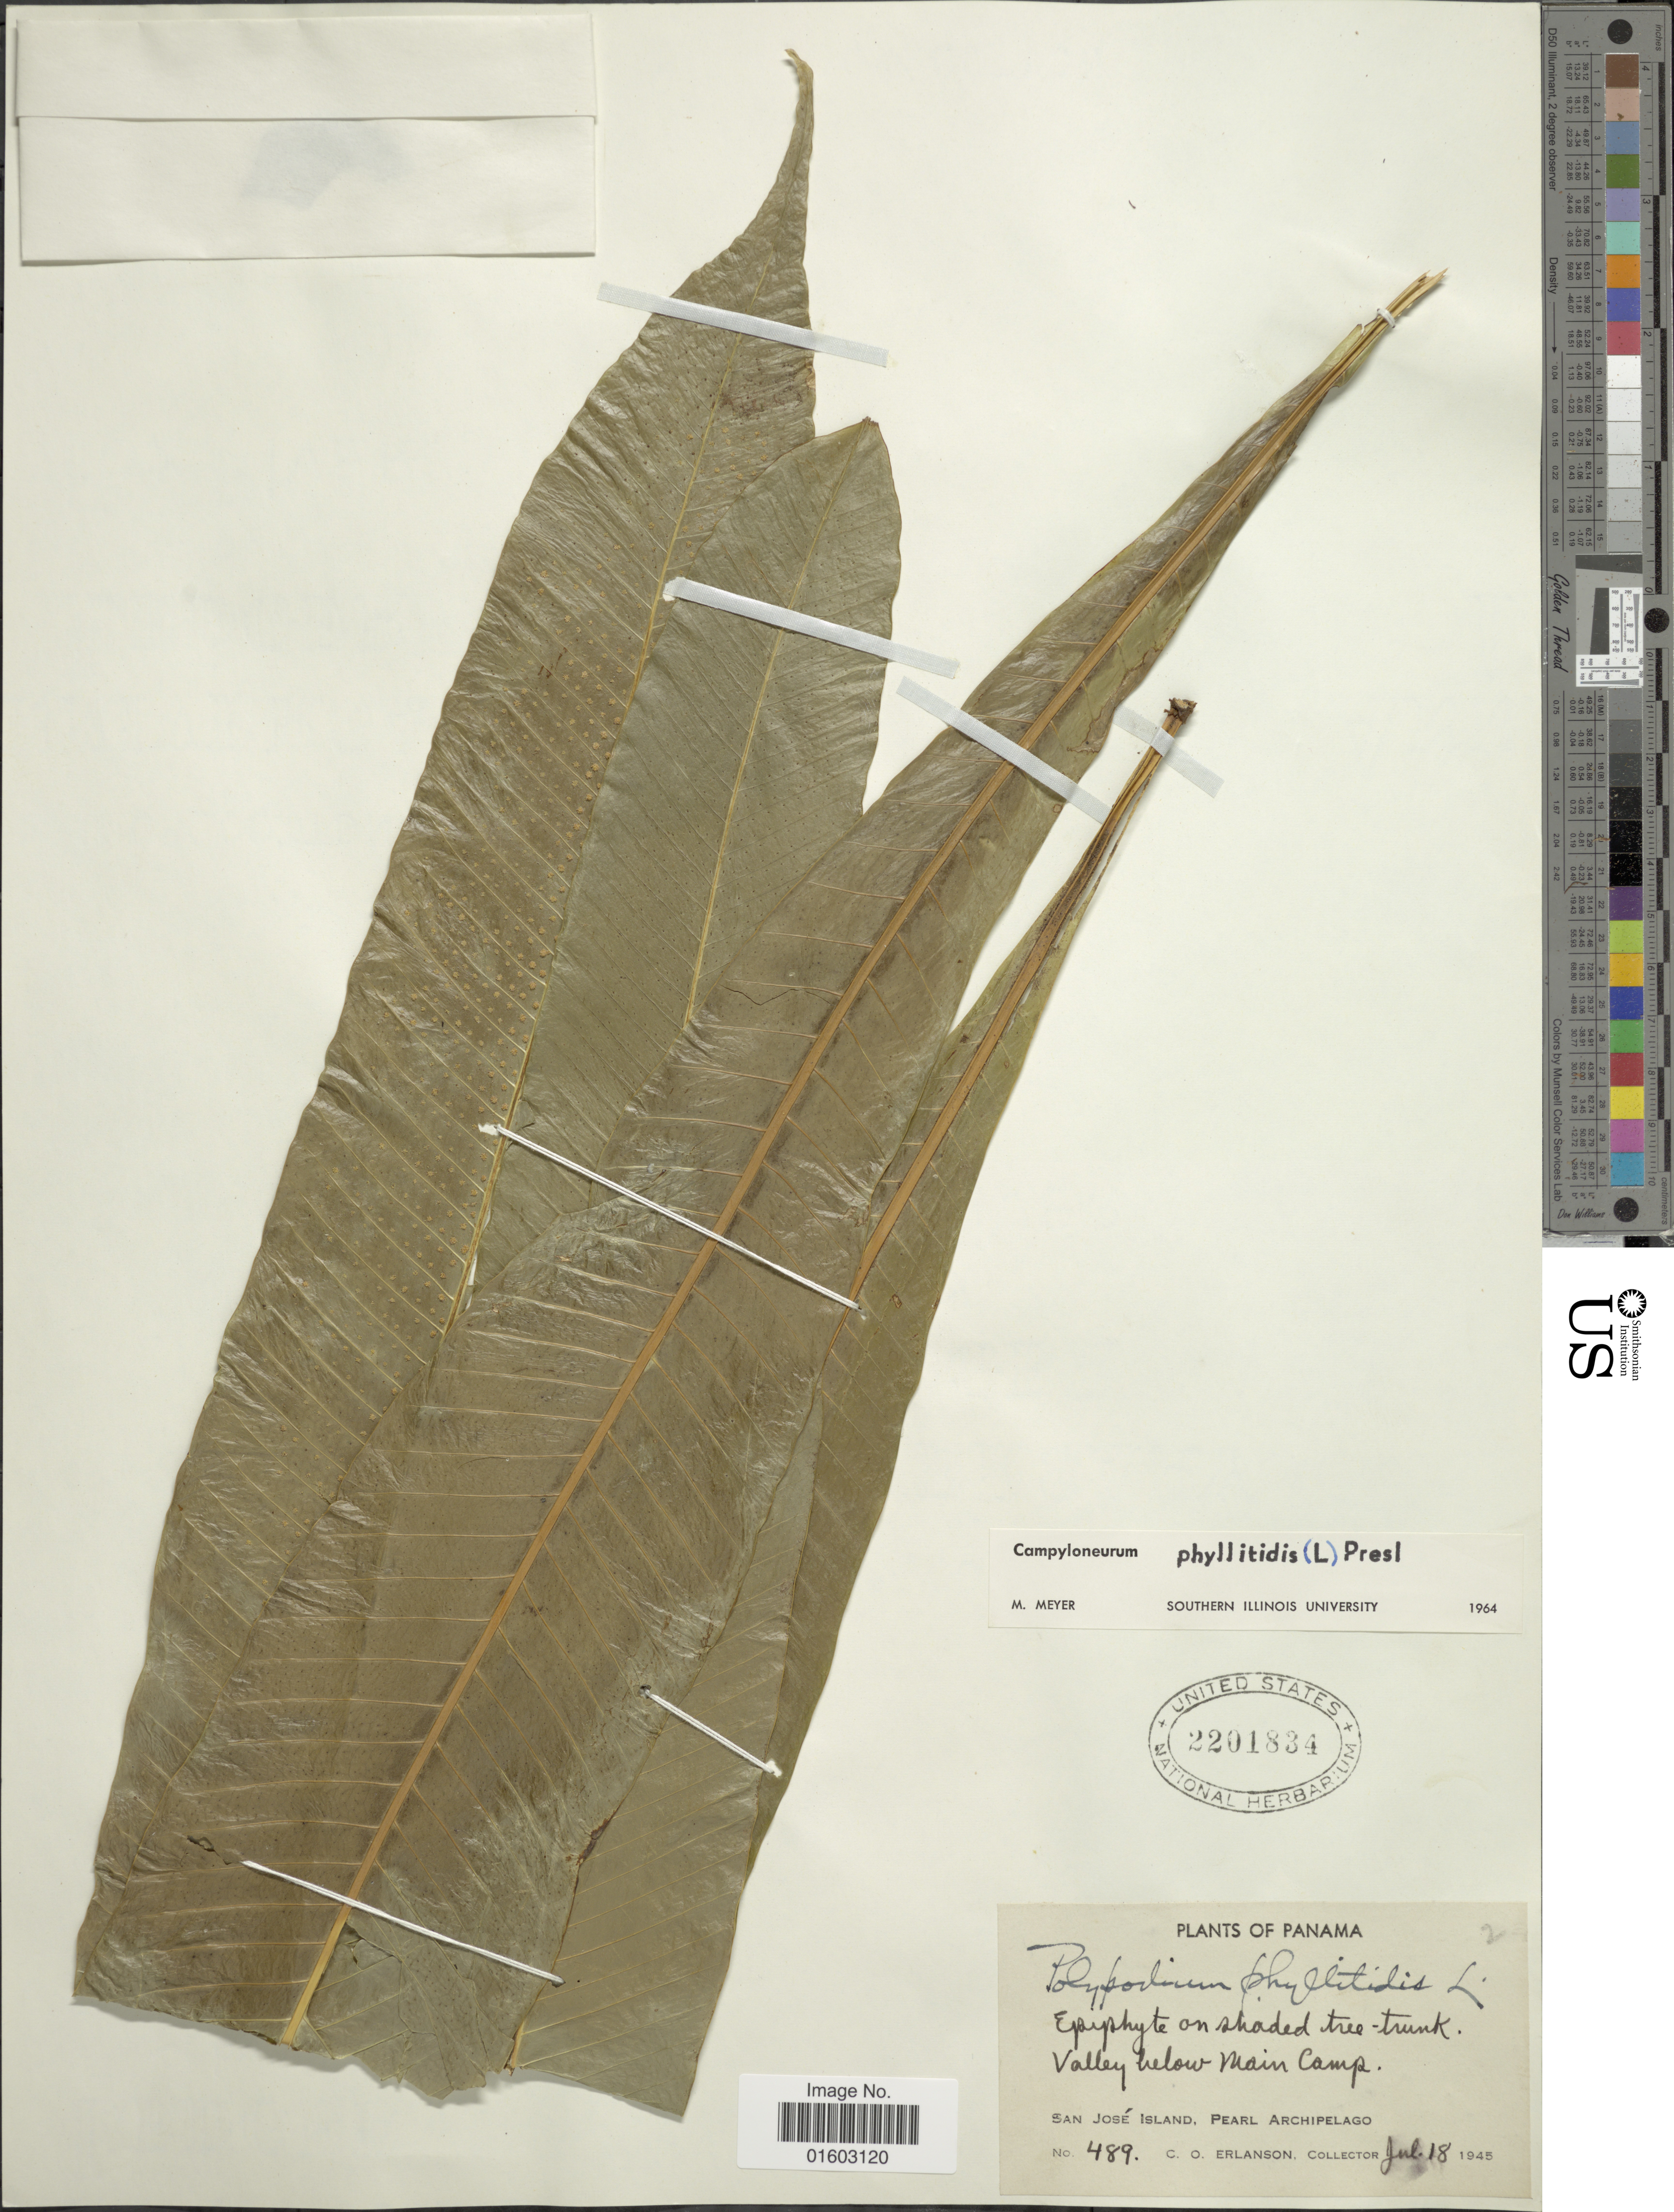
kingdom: Plantae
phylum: Tracheophyta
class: Polypodiopsida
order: Polypodiales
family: Polypodiaceae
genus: Campyloneurum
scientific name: Campyloneurum phyllitidis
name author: (L.) C. Presl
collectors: C. O. Erlanson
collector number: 489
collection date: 1945-07-18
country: Panama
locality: Valley below Main Camp, San Jose Island, Pearl archipelago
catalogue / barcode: US 2201834